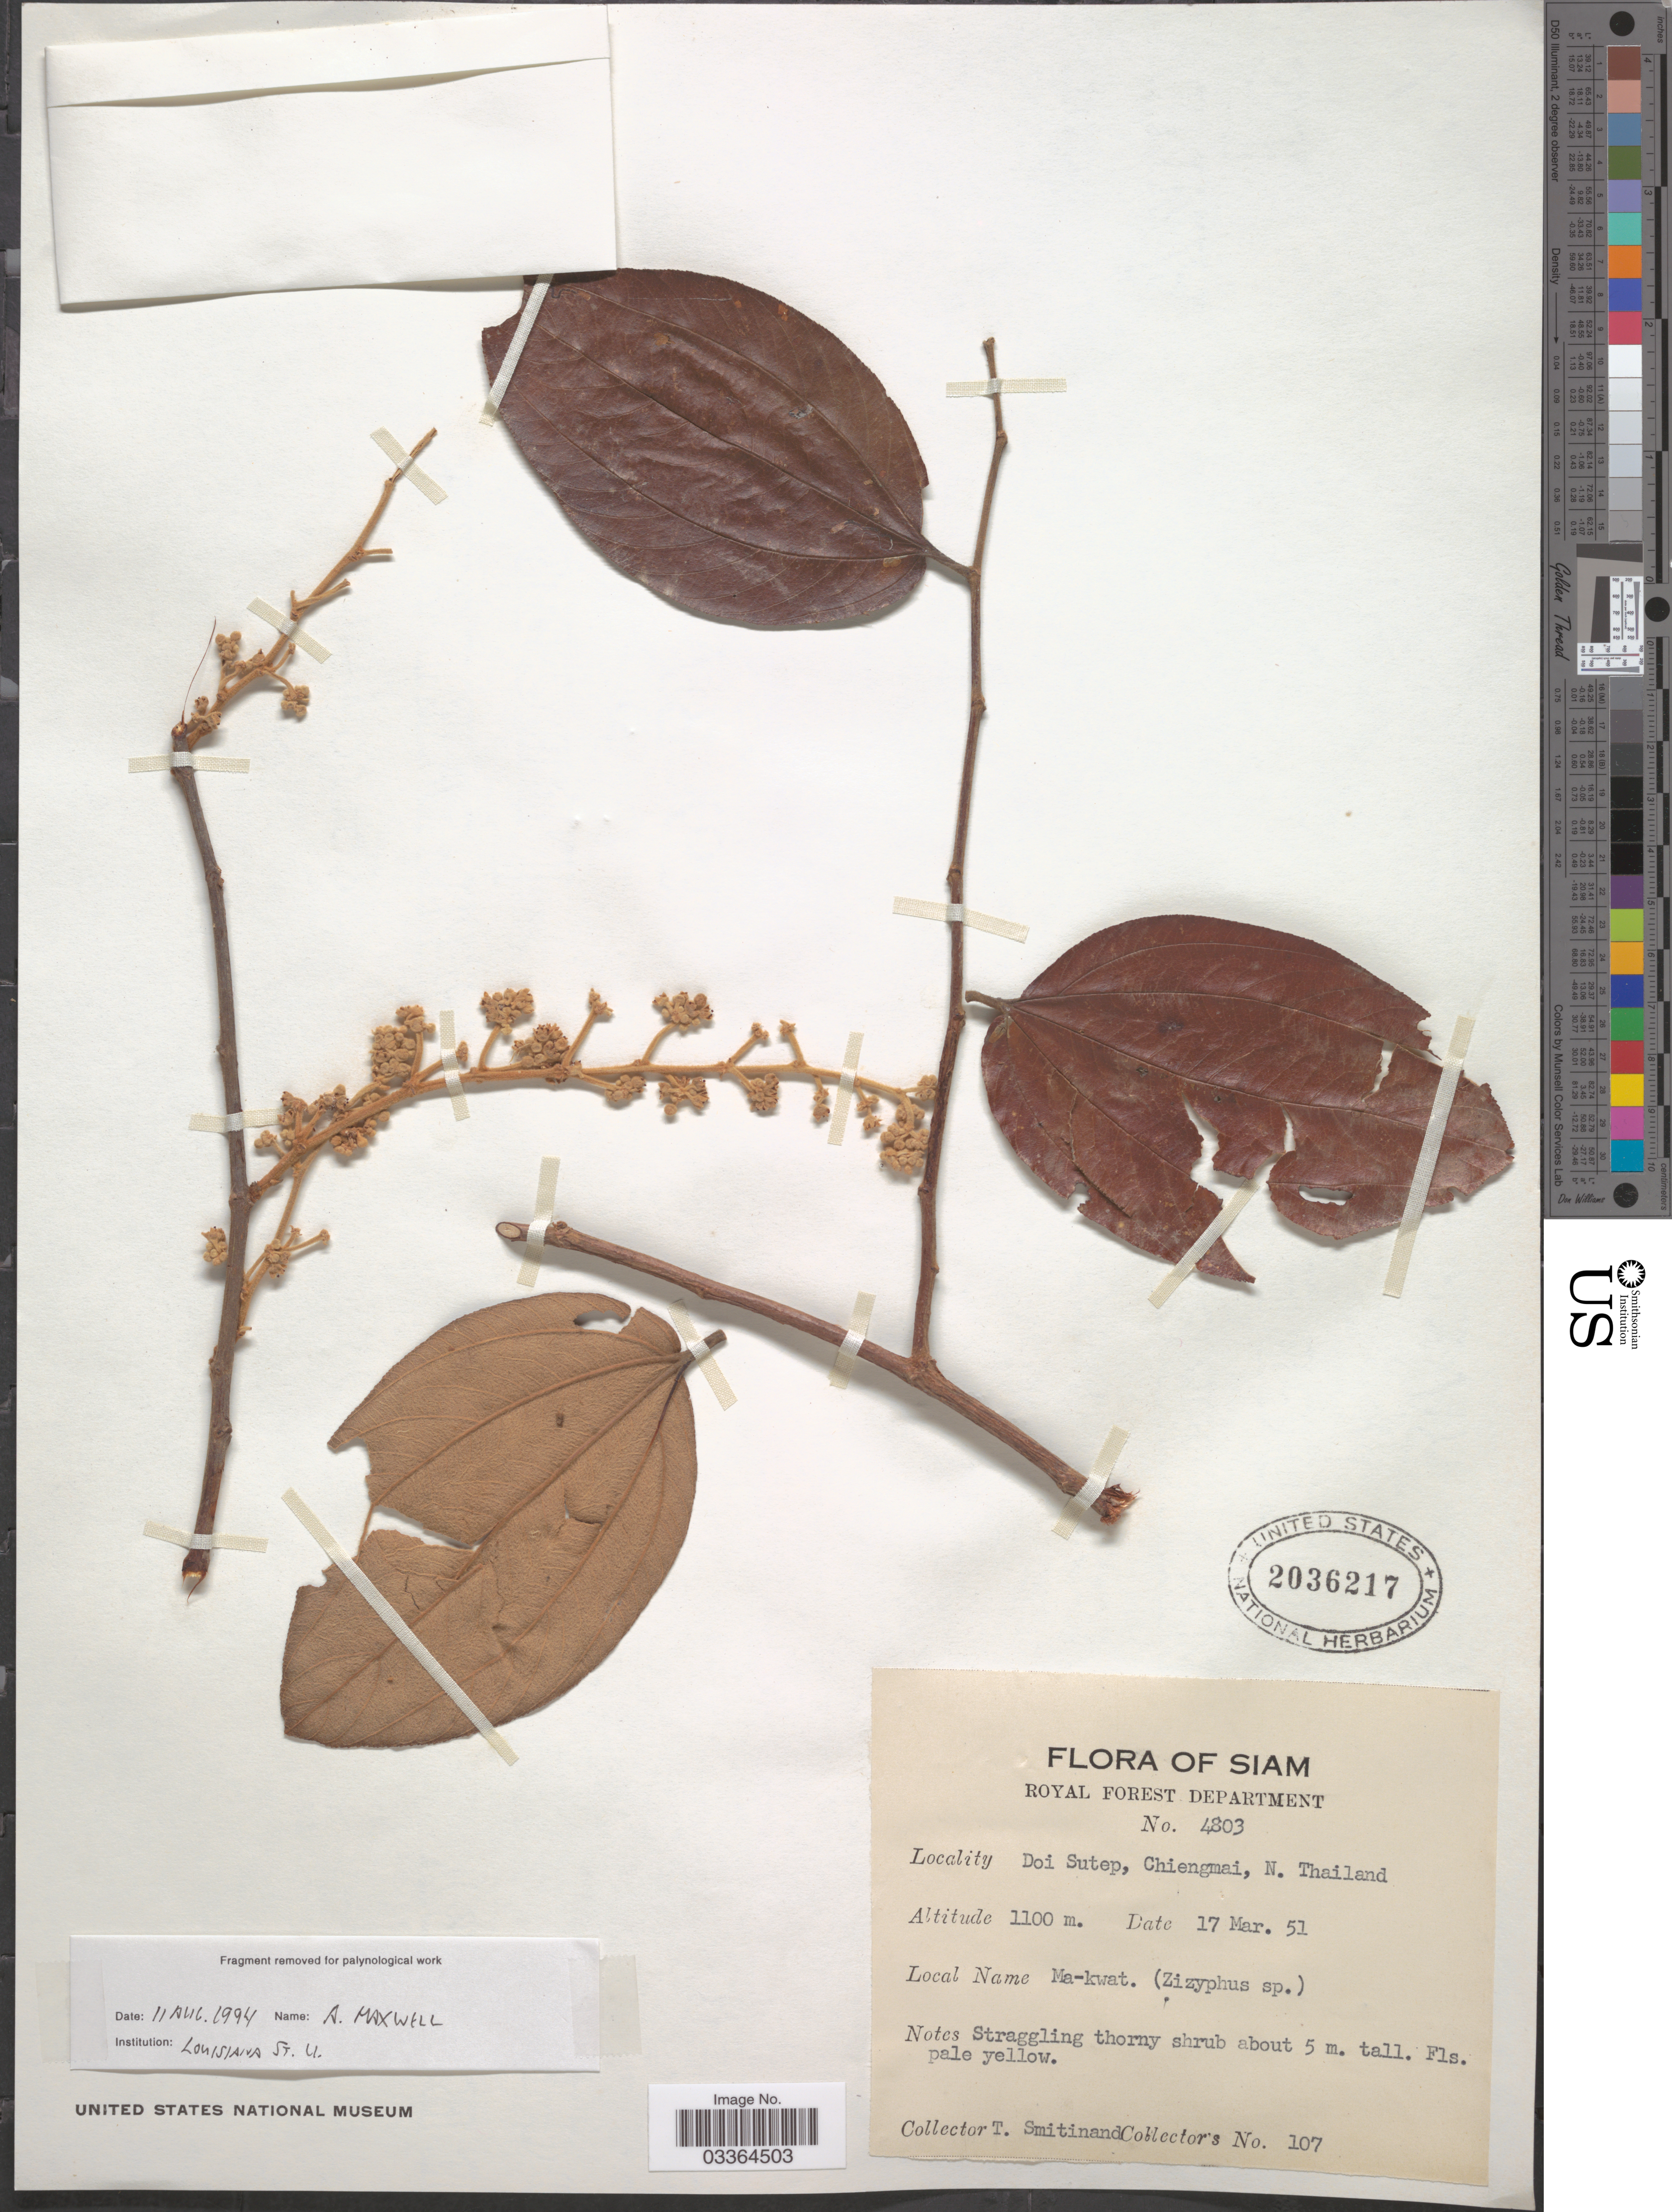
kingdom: Plantae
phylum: Tracheophyta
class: Magnoliopsida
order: Rosales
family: Rhamnaceae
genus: Ziziphus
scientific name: Ziziphus rugosa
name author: Lam.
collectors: T. Smitinand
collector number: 107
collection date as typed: Transcribed d/m/y: 17/3/51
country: Thailand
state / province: Chiang Mai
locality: Doi Sutep, Chiengmai, N. Thailand.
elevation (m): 1100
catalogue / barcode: US 2036217